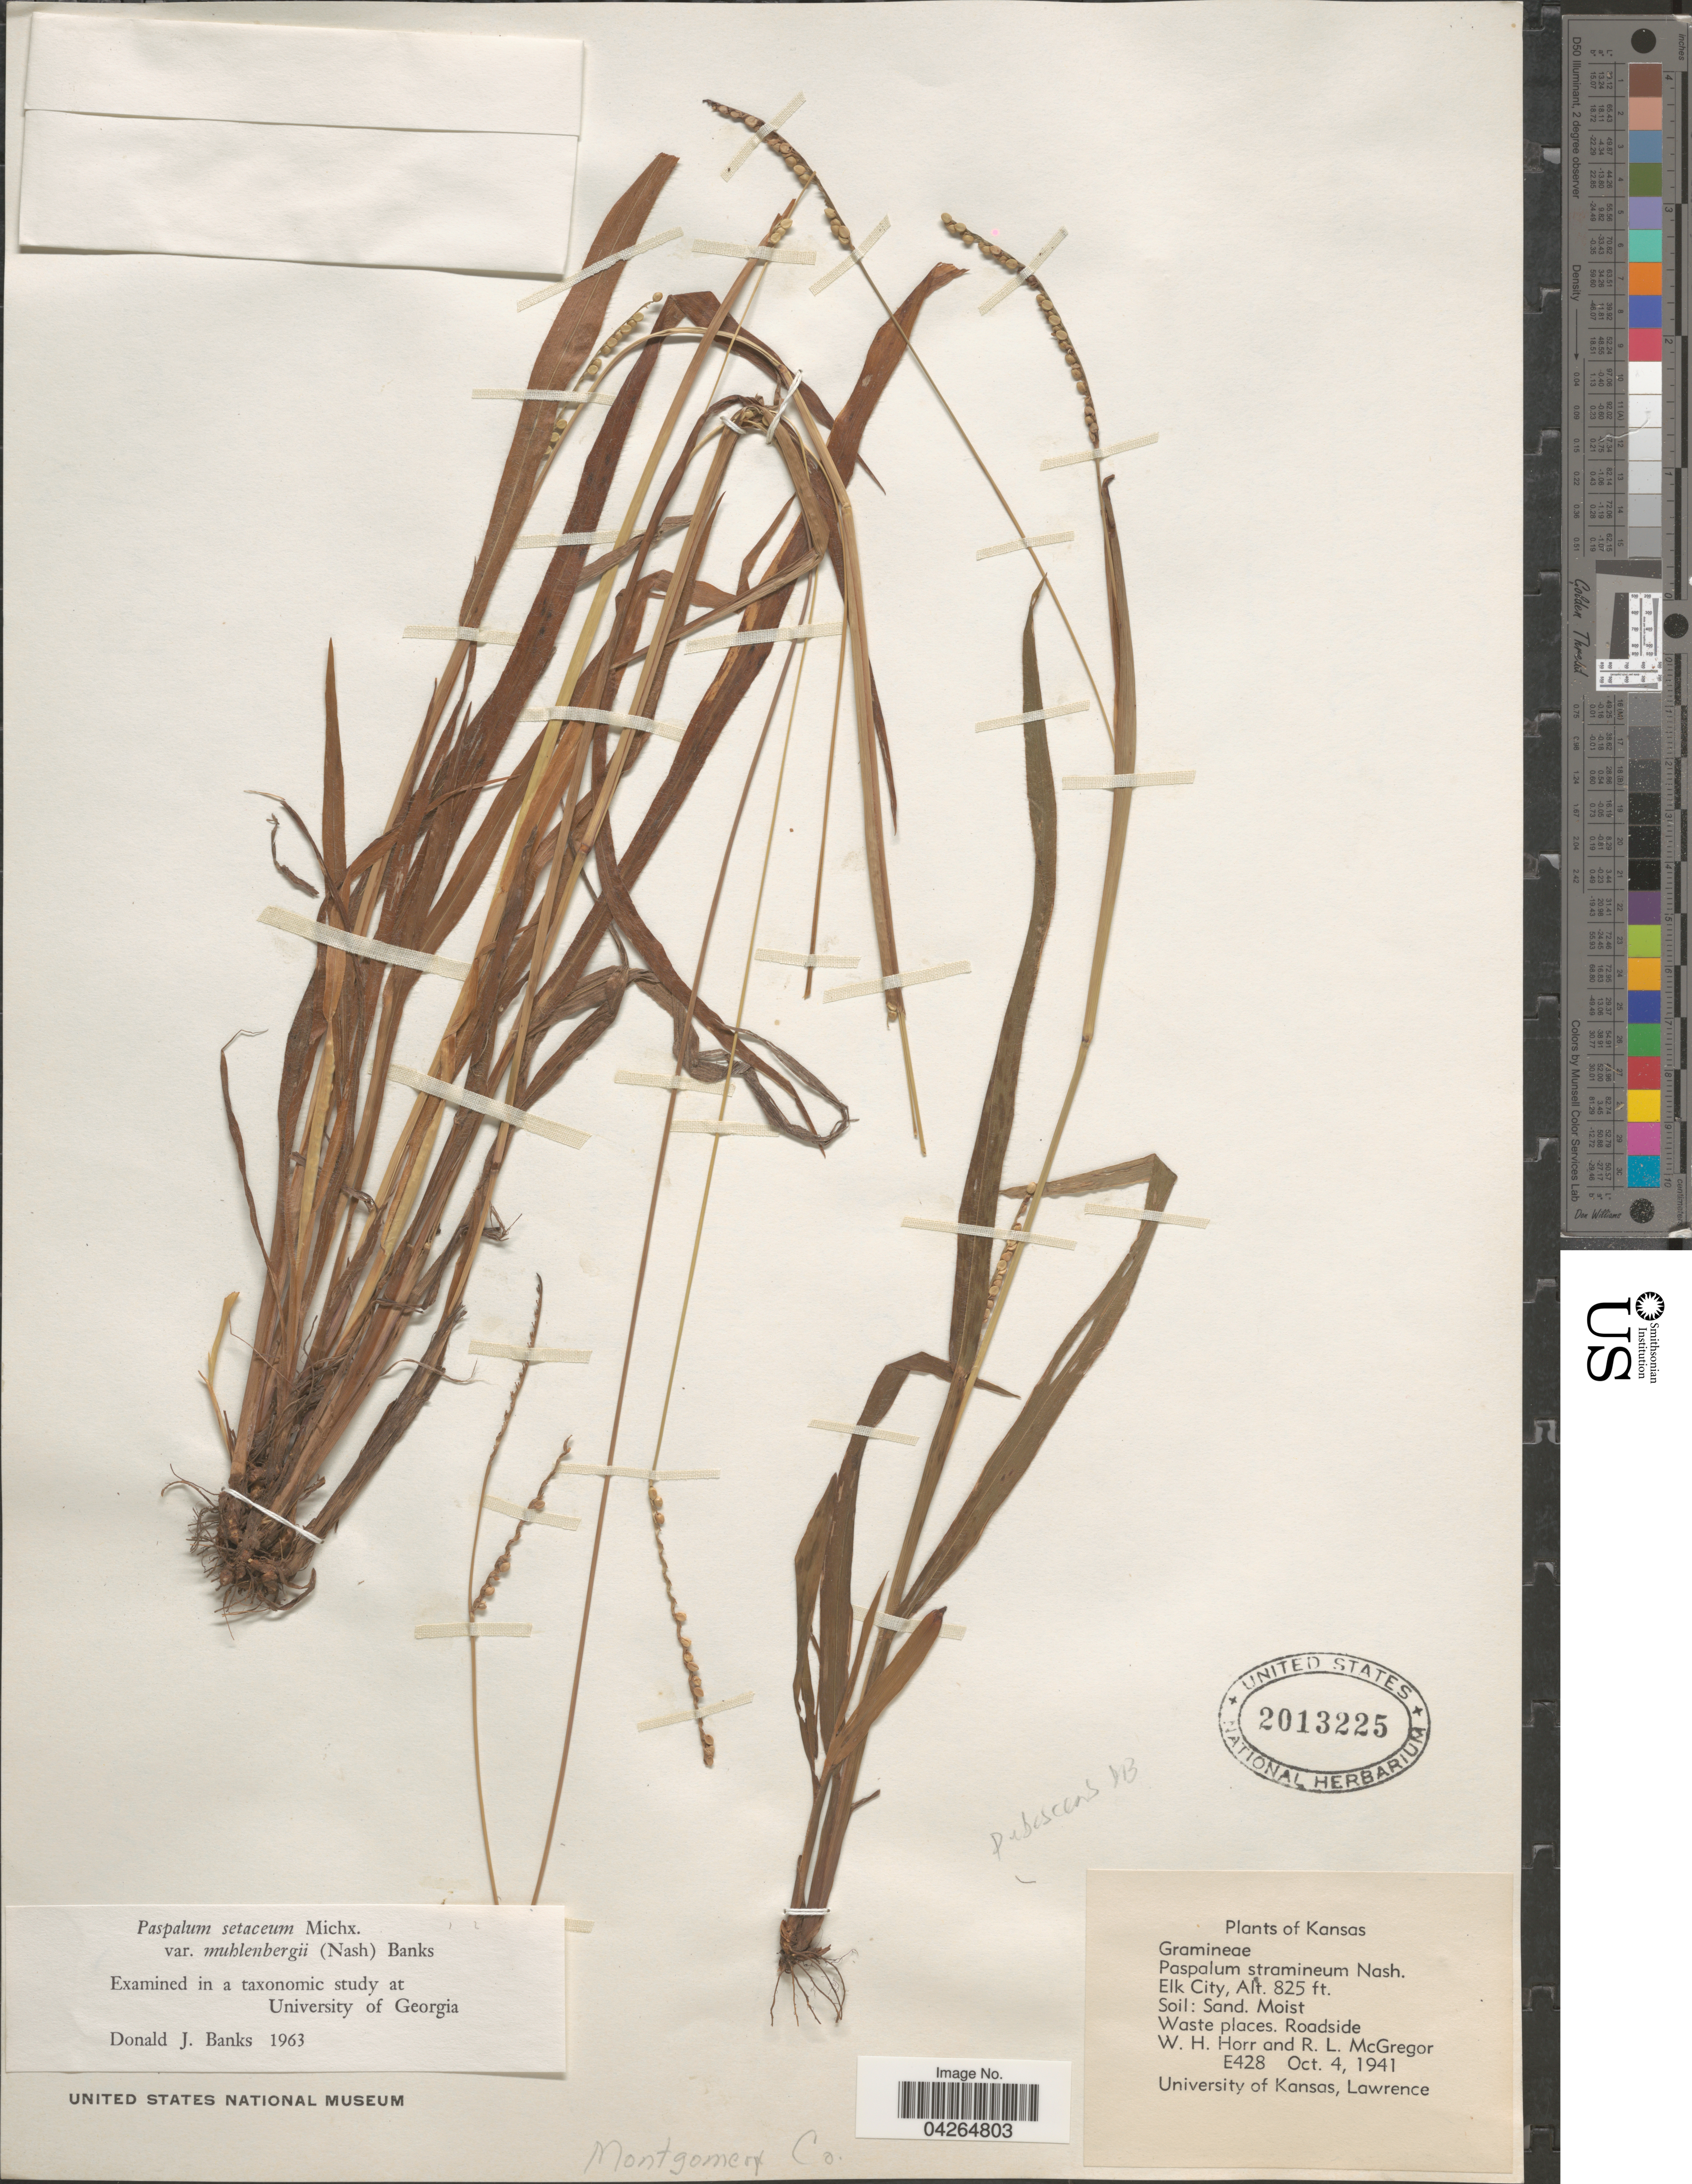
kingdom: Plantae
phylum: Tracheophyta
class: Liliopsida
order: Poales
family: Poaceae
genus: Paspalum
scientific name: Paspalum setaceum var. stramineum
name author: (Nash) D.J. Banks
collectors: W. H. Horr & R. McGregor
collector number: E428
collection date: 1941-10-04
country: United States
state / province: Kansas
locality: Elk City. Montgomery Co.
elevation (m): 251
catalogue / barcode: US 2013225